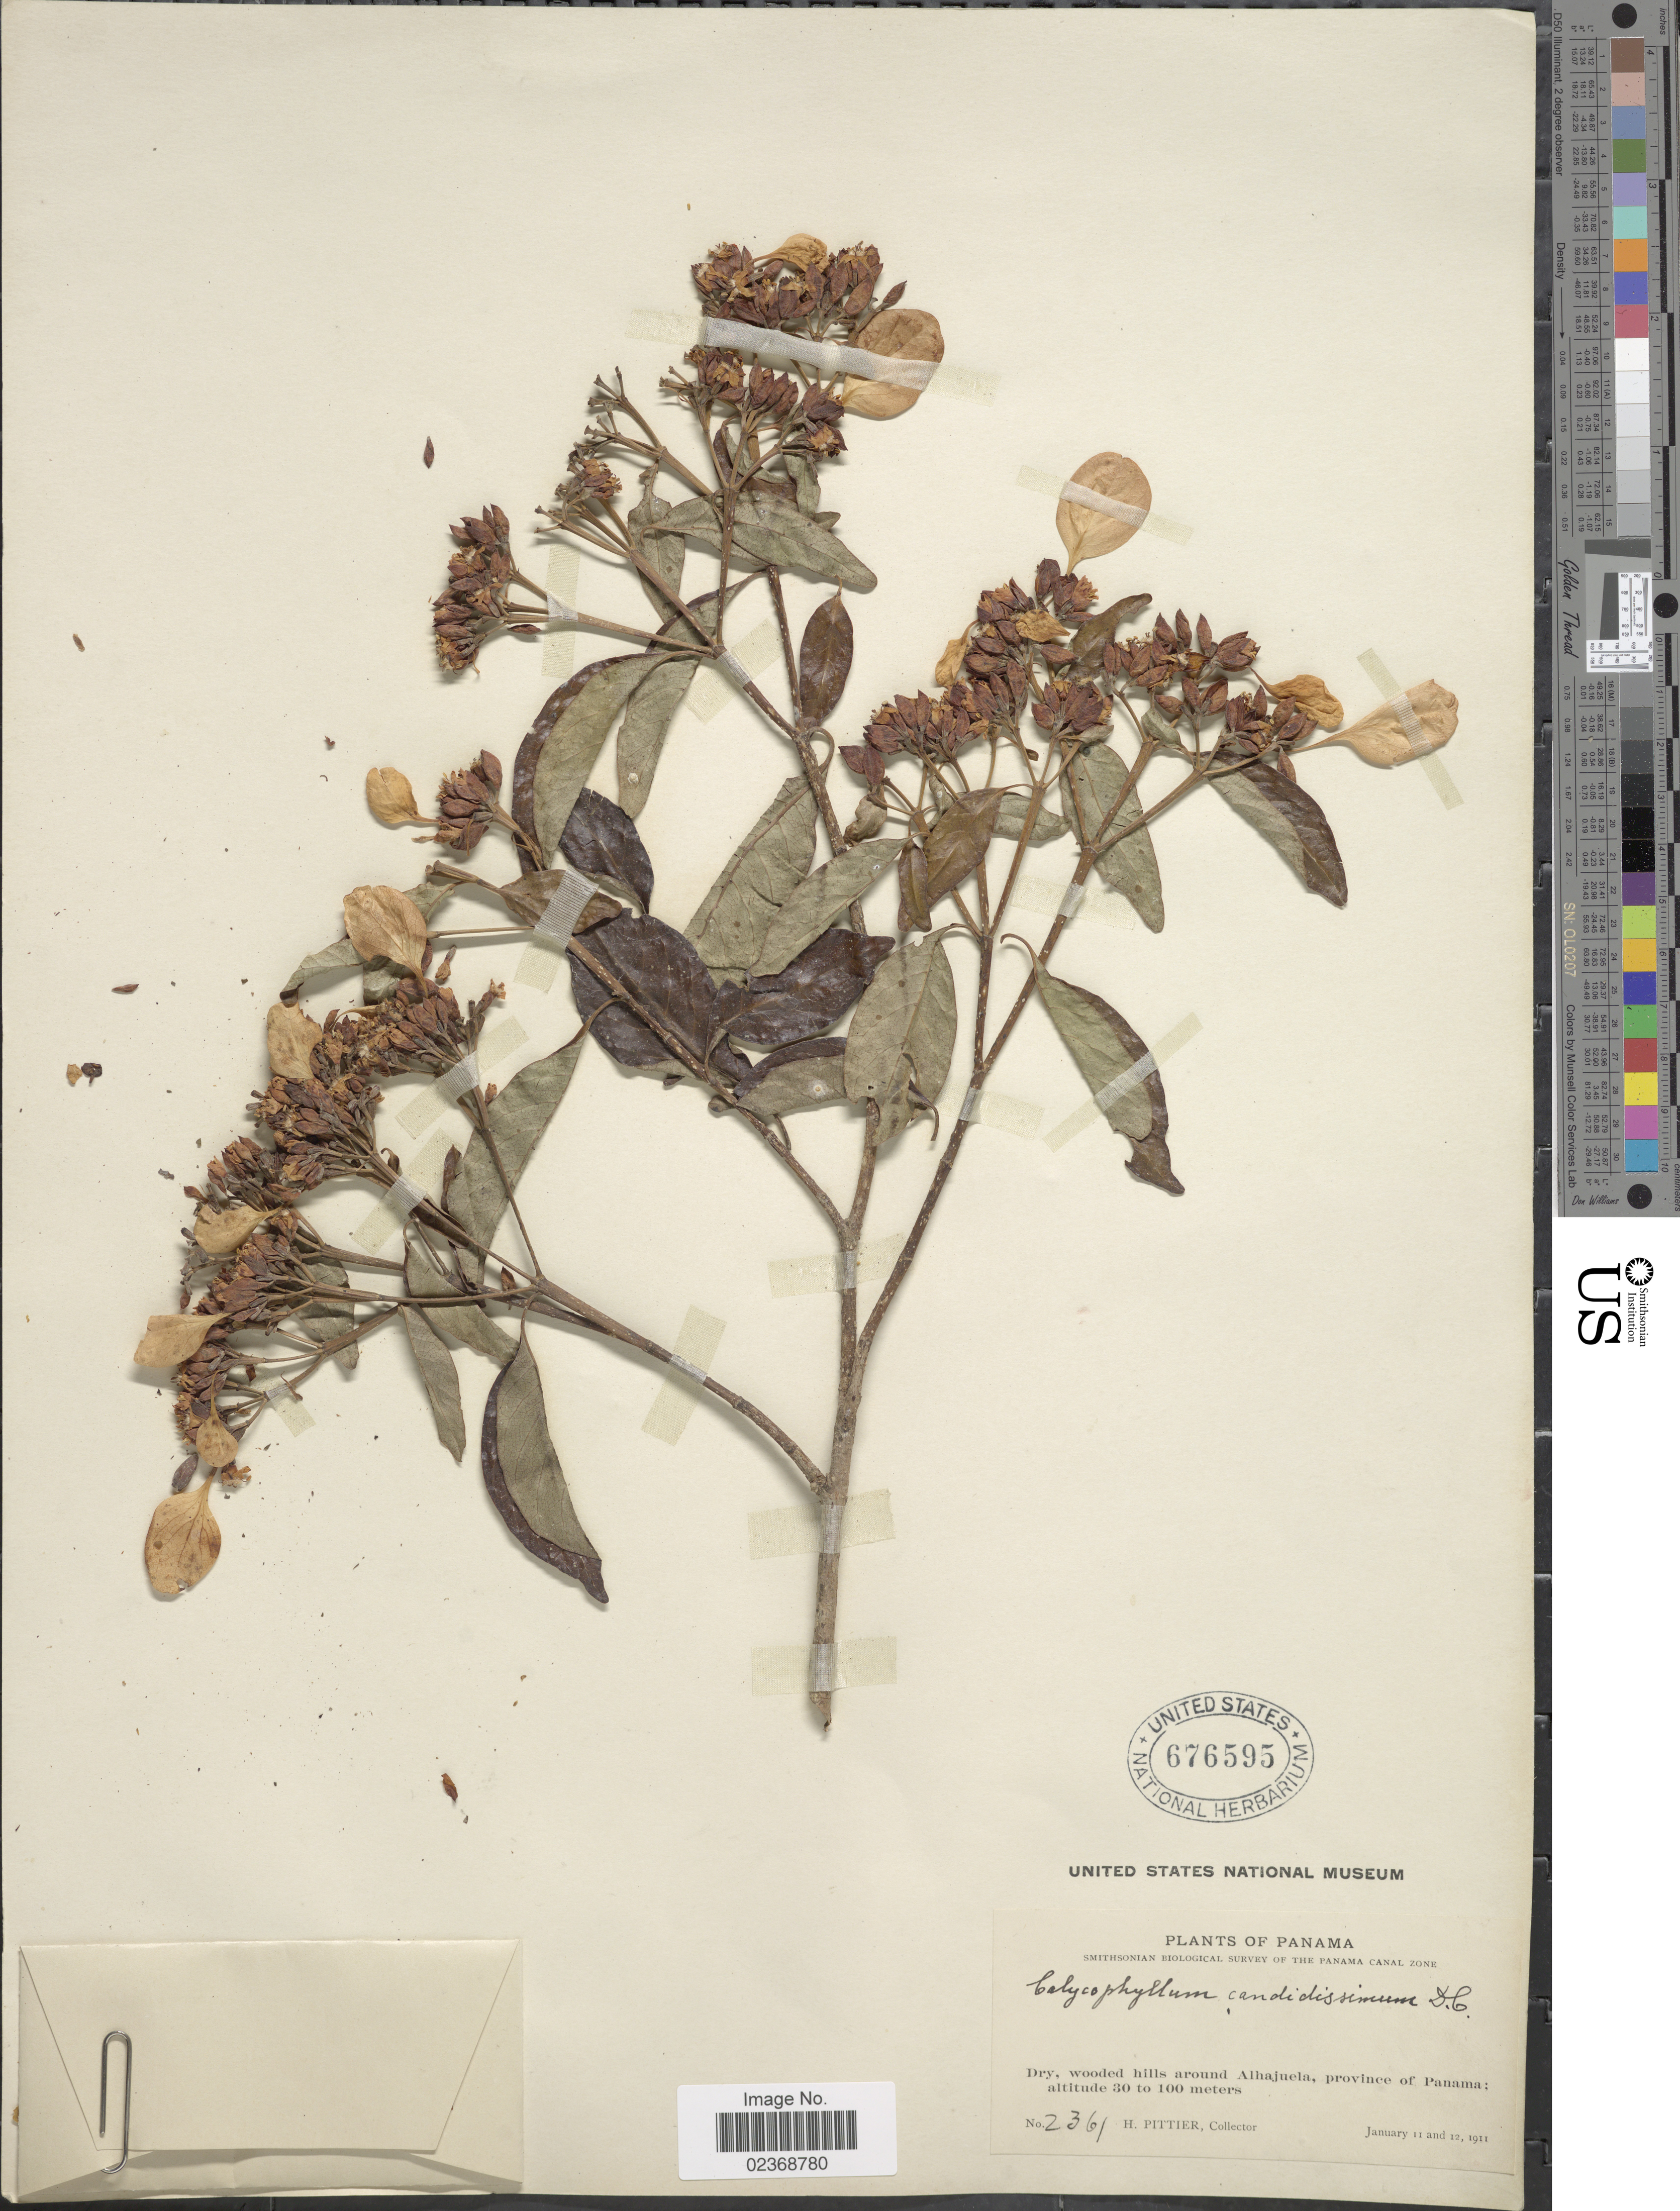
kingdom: Plantae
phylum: Tracheophyta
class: Magnoliopsida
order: Gentianales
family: Rubiaceae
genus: Calycophyllum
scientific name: Calycophyllum candidissimum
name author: (Vahl) DC.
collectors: H. F. Pittier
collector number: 2361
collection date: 1911-01-11/1911-01-12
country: Panama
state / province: Panamá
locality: Panama Canal Zone. Dry, wooded hills around Alhajuela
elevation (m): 30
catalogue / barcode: US 676595